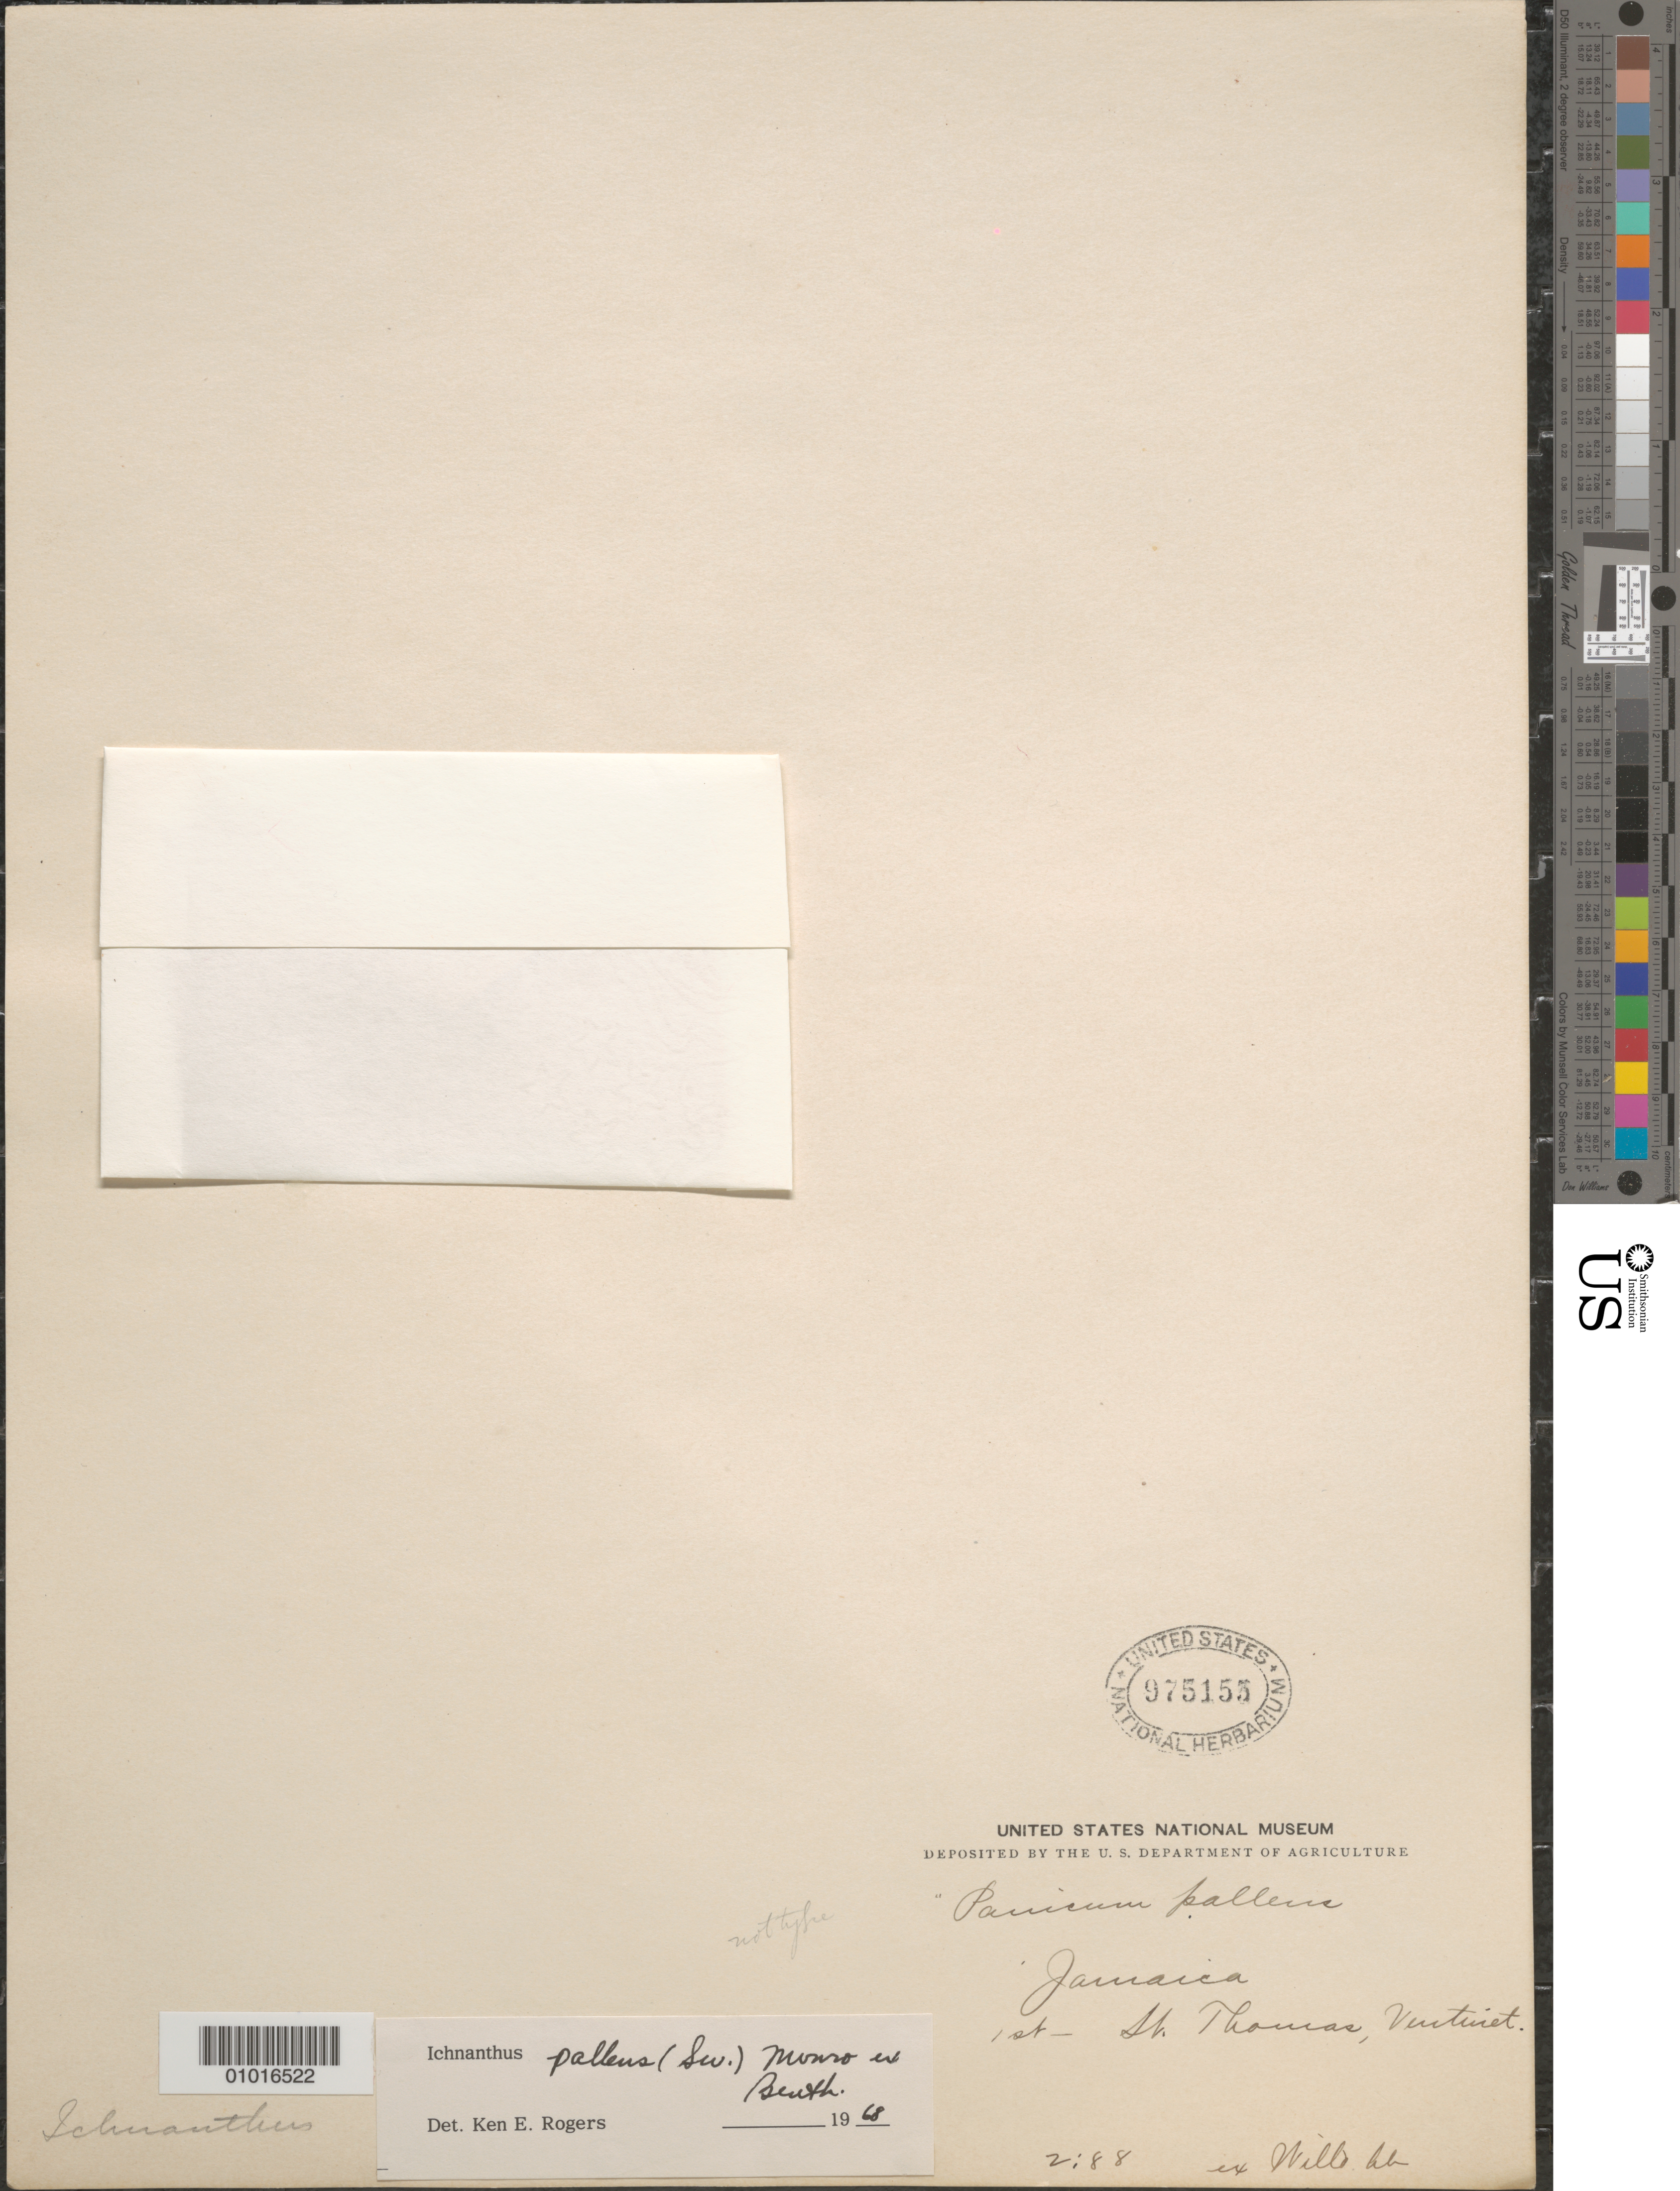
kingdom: Plantae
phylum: Tracheophyta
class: Liliopsida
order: Poales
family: Poaceae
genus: Ichnanthus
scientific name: Ichnanthus pallens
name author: (Sw.) Munro ex Benth.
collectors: E. P. Ventenat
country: Jamaica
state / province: Saint Thomas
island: Jamaica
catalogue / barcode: US 975155